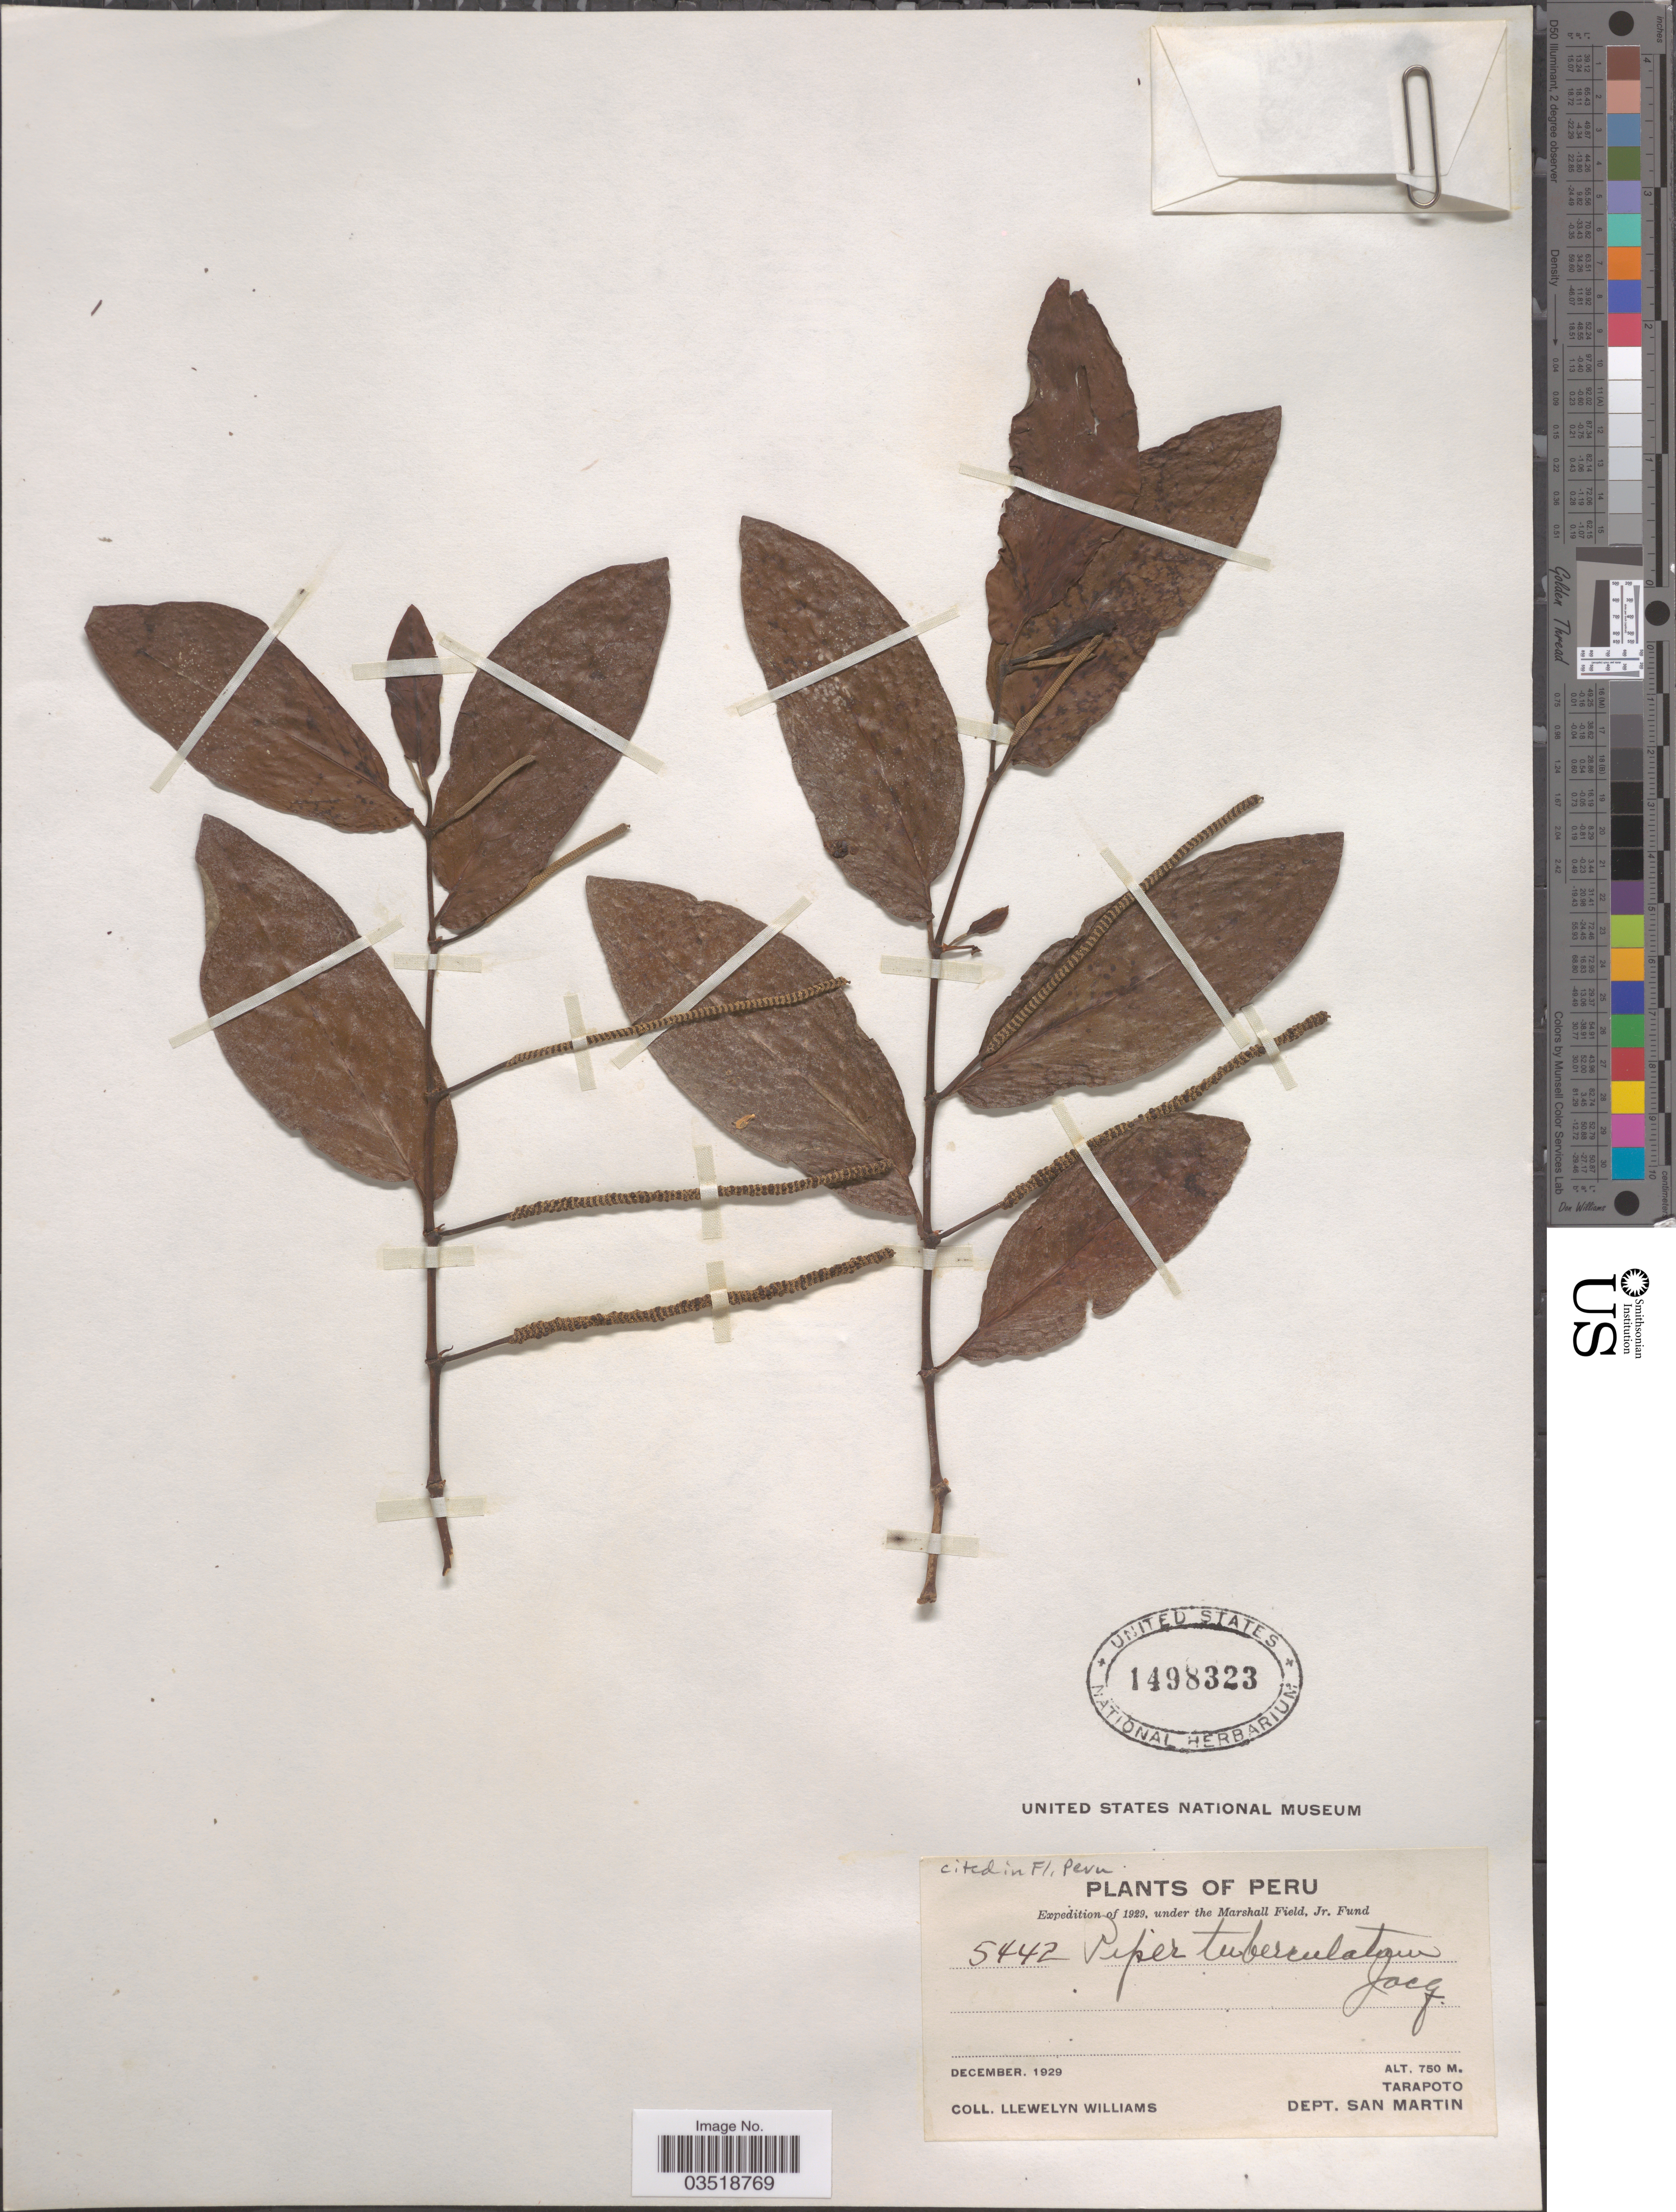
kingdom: Plantae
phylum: Tracheophyta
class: Magnoliopsida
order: Piperales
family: Piperaceae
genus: Piper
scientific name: Piper tuberculatum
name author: Jacq.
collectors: Ll. Williams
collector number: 5442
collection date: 1929-12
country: Peru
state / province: San Martín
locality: Tarapoto. Dept. San Martin.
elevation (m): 750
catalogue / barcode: US 1498323